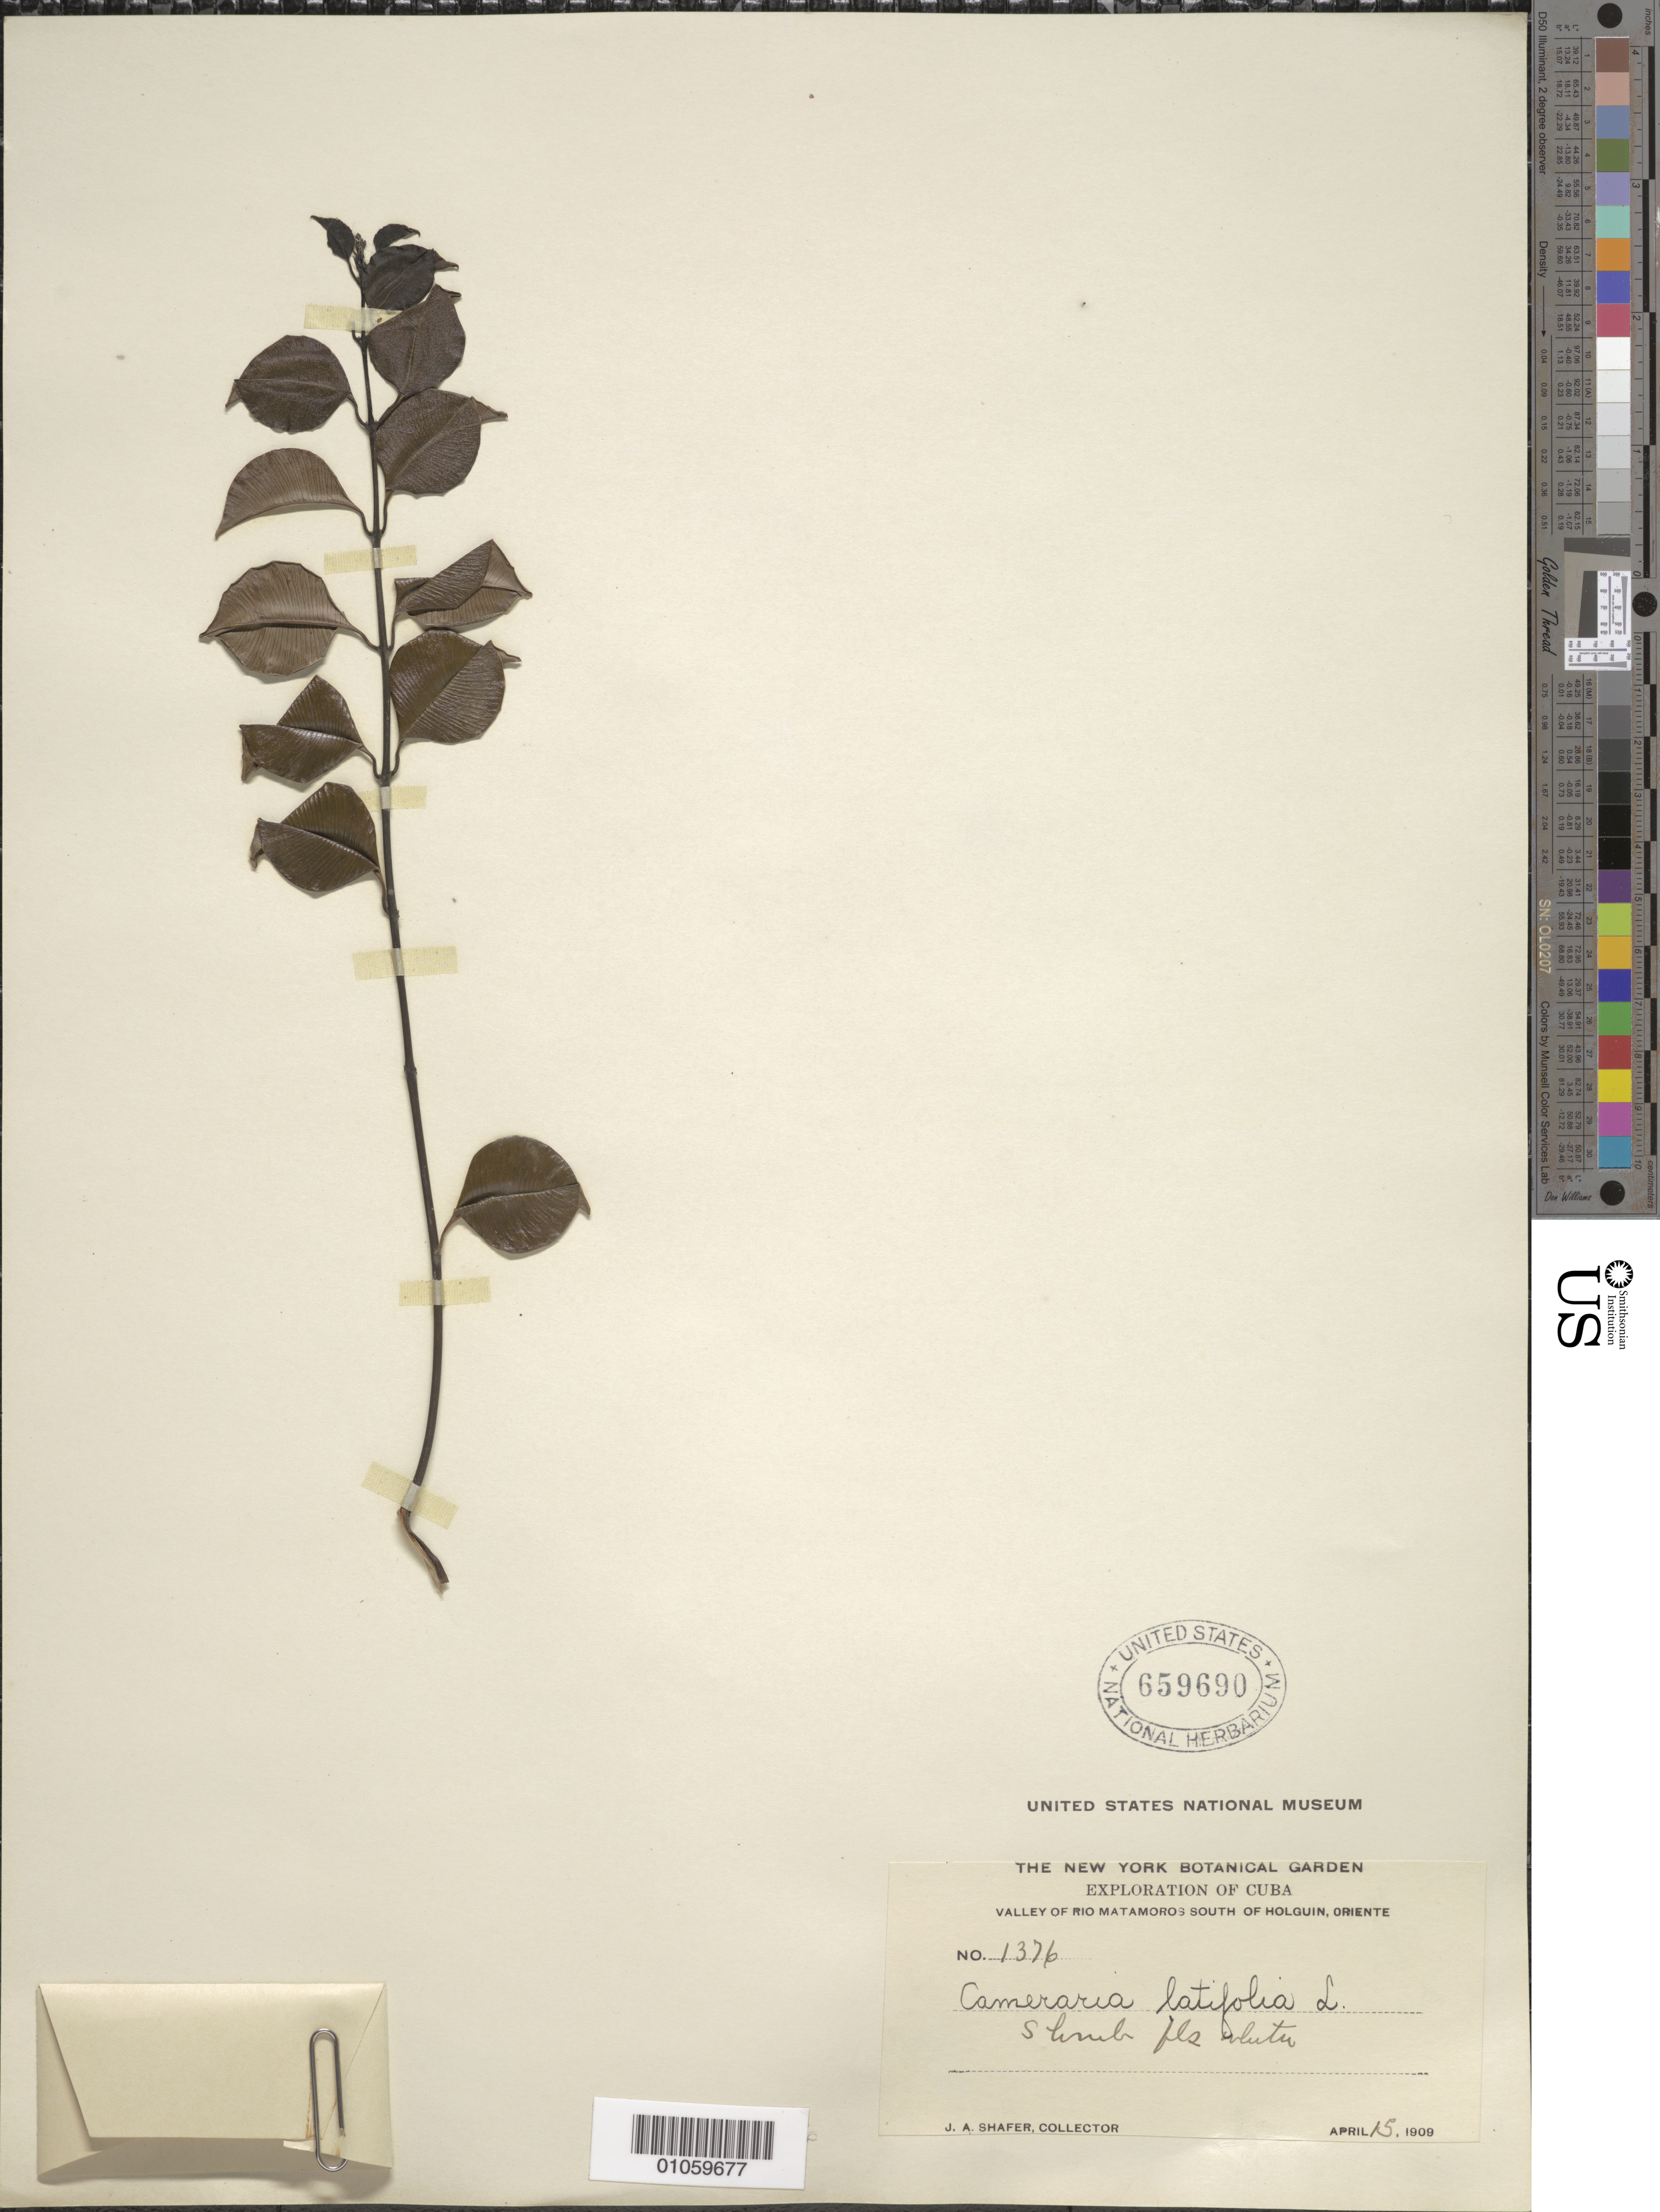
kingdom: Plantae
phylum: Tracheophyta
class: Magnoliopsida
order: Gentianales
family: Apocynaceae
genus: Cameraria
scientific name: Cameraria latifolia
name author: L.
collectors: J. A. Shafer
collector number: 1376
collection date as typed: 15 Apr 1909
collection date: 1909-04-15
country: Cuba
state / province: Holguín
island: Cuba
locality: Valley of Rio Matamoros south of Holguin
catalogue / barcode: US 659690